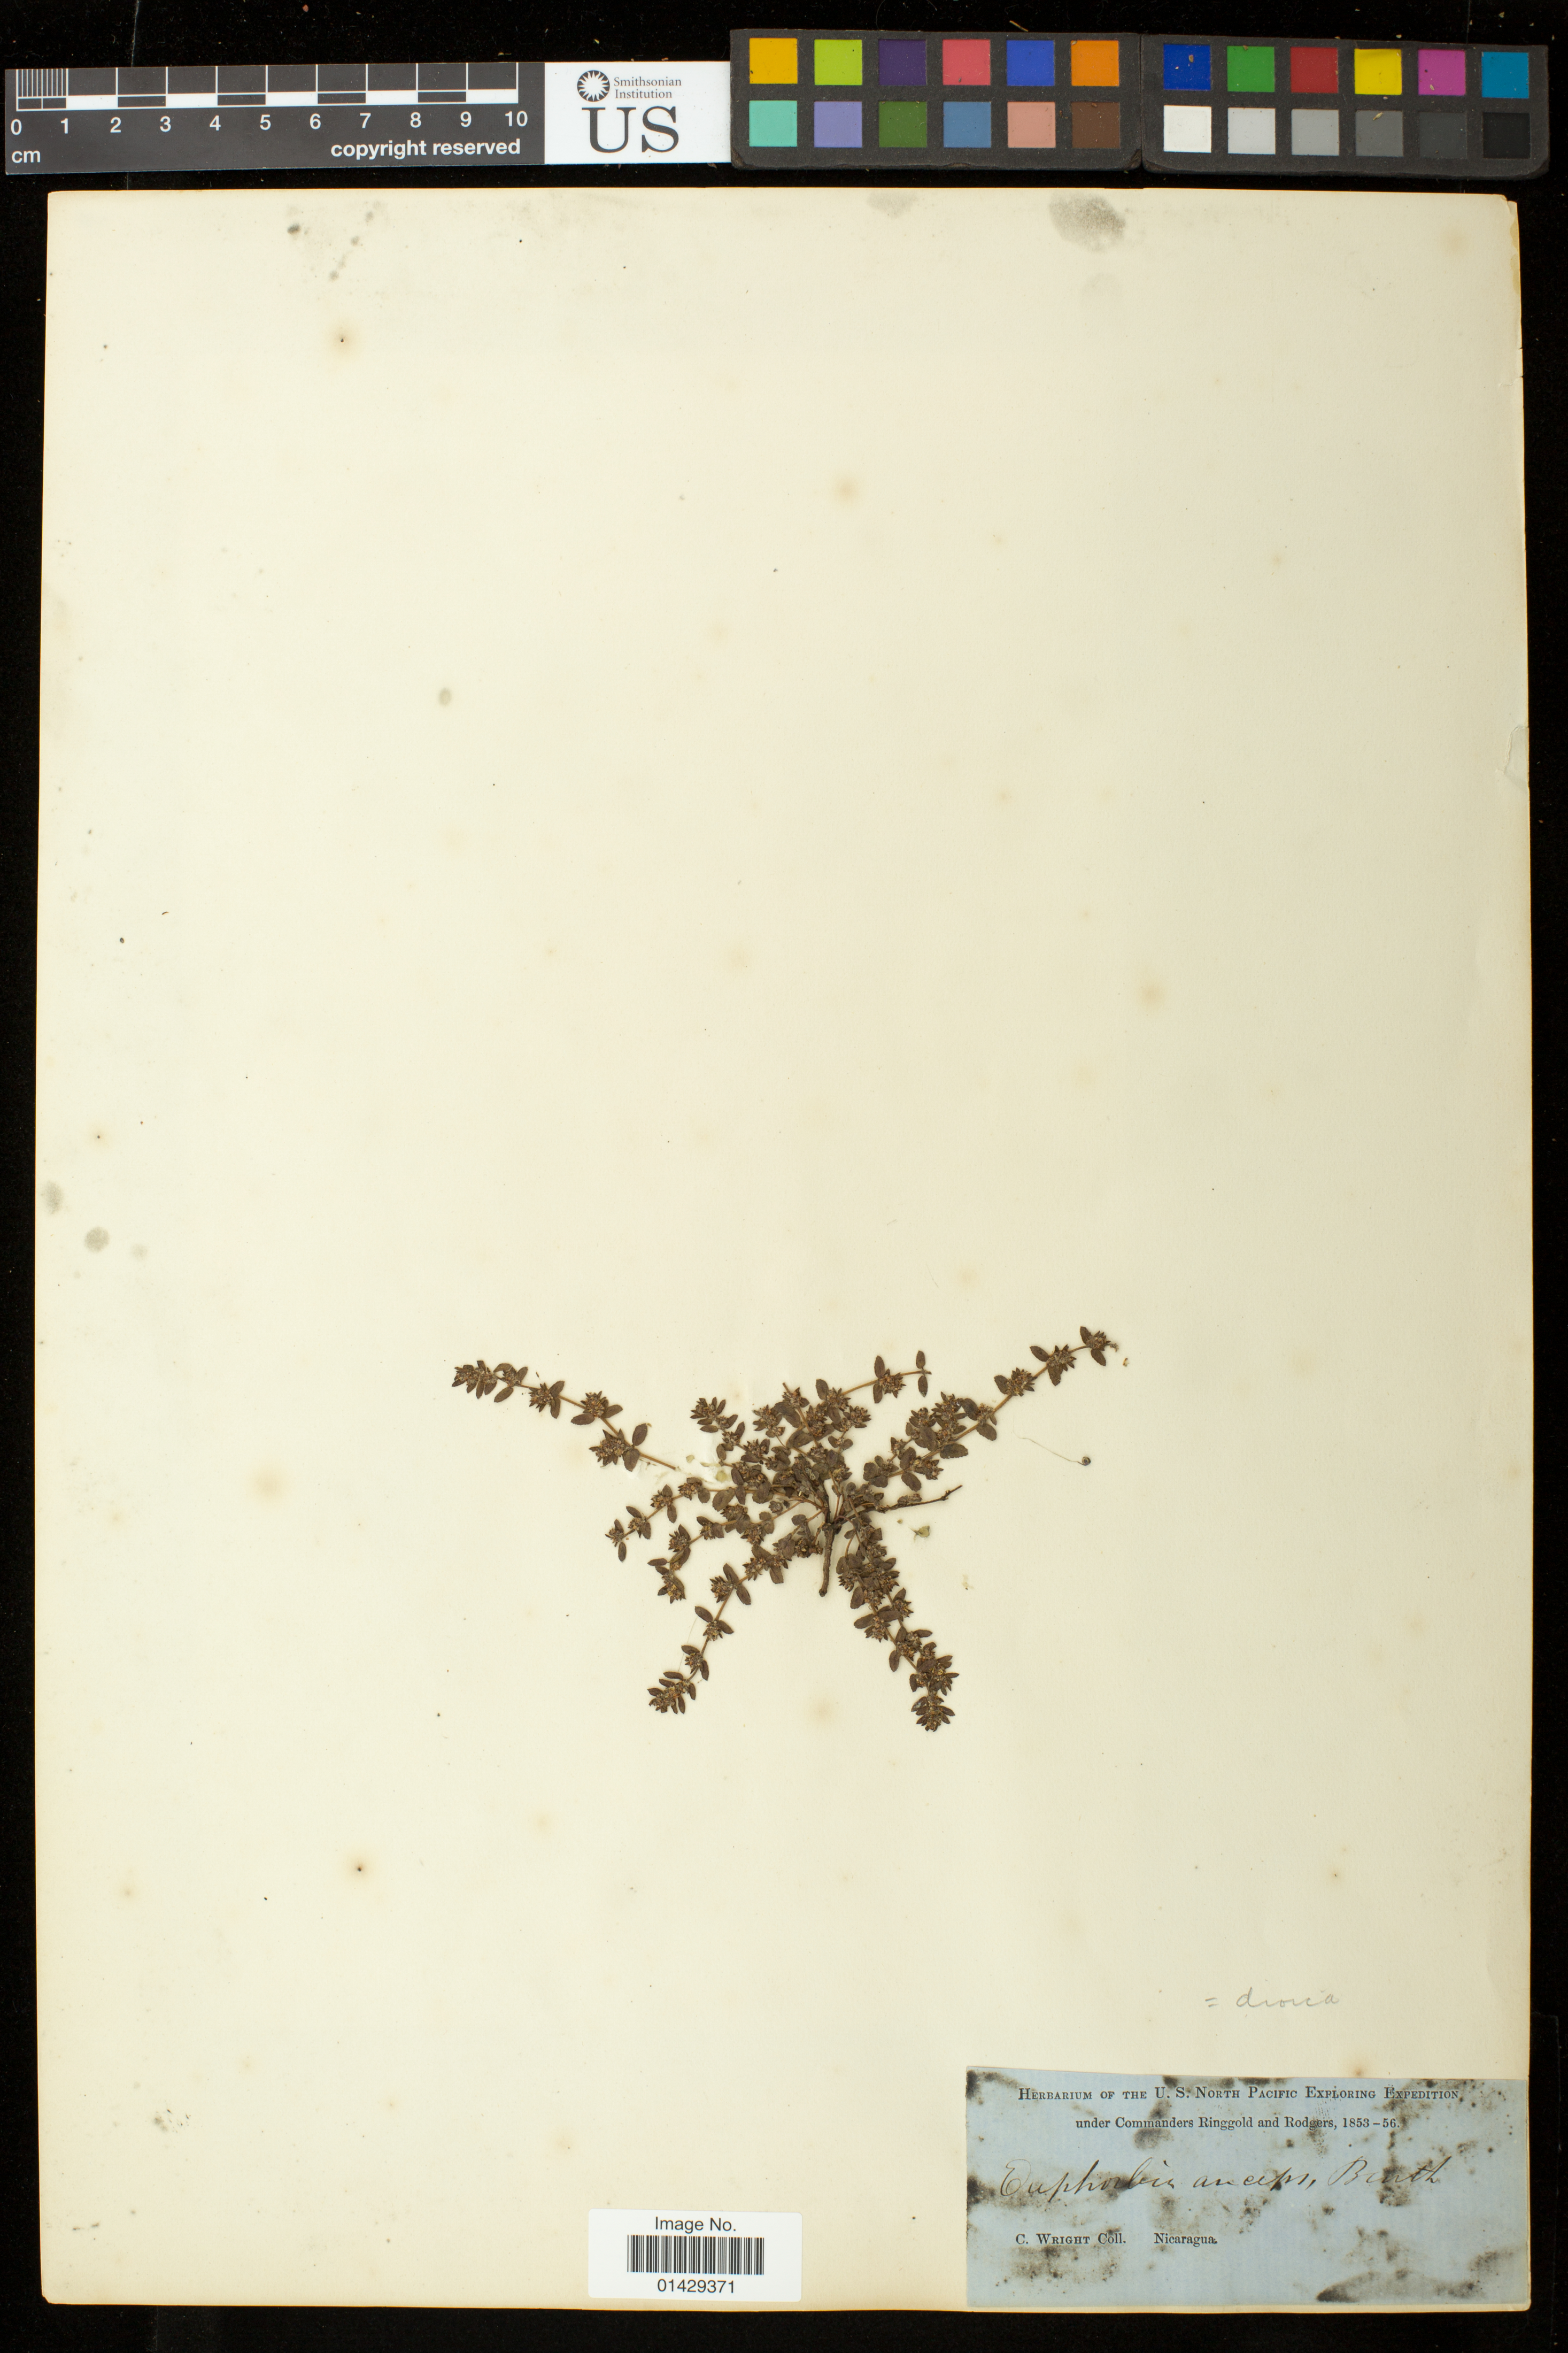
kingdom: Plantae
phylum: Tracheophyta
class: Magnoliopsida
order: Malpighiales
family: Euphorbiaceae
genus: Euphorbia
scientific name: Euphorbia dioeca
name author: Kunth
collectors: C. Wright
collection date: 1853/1856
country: Nicaragua